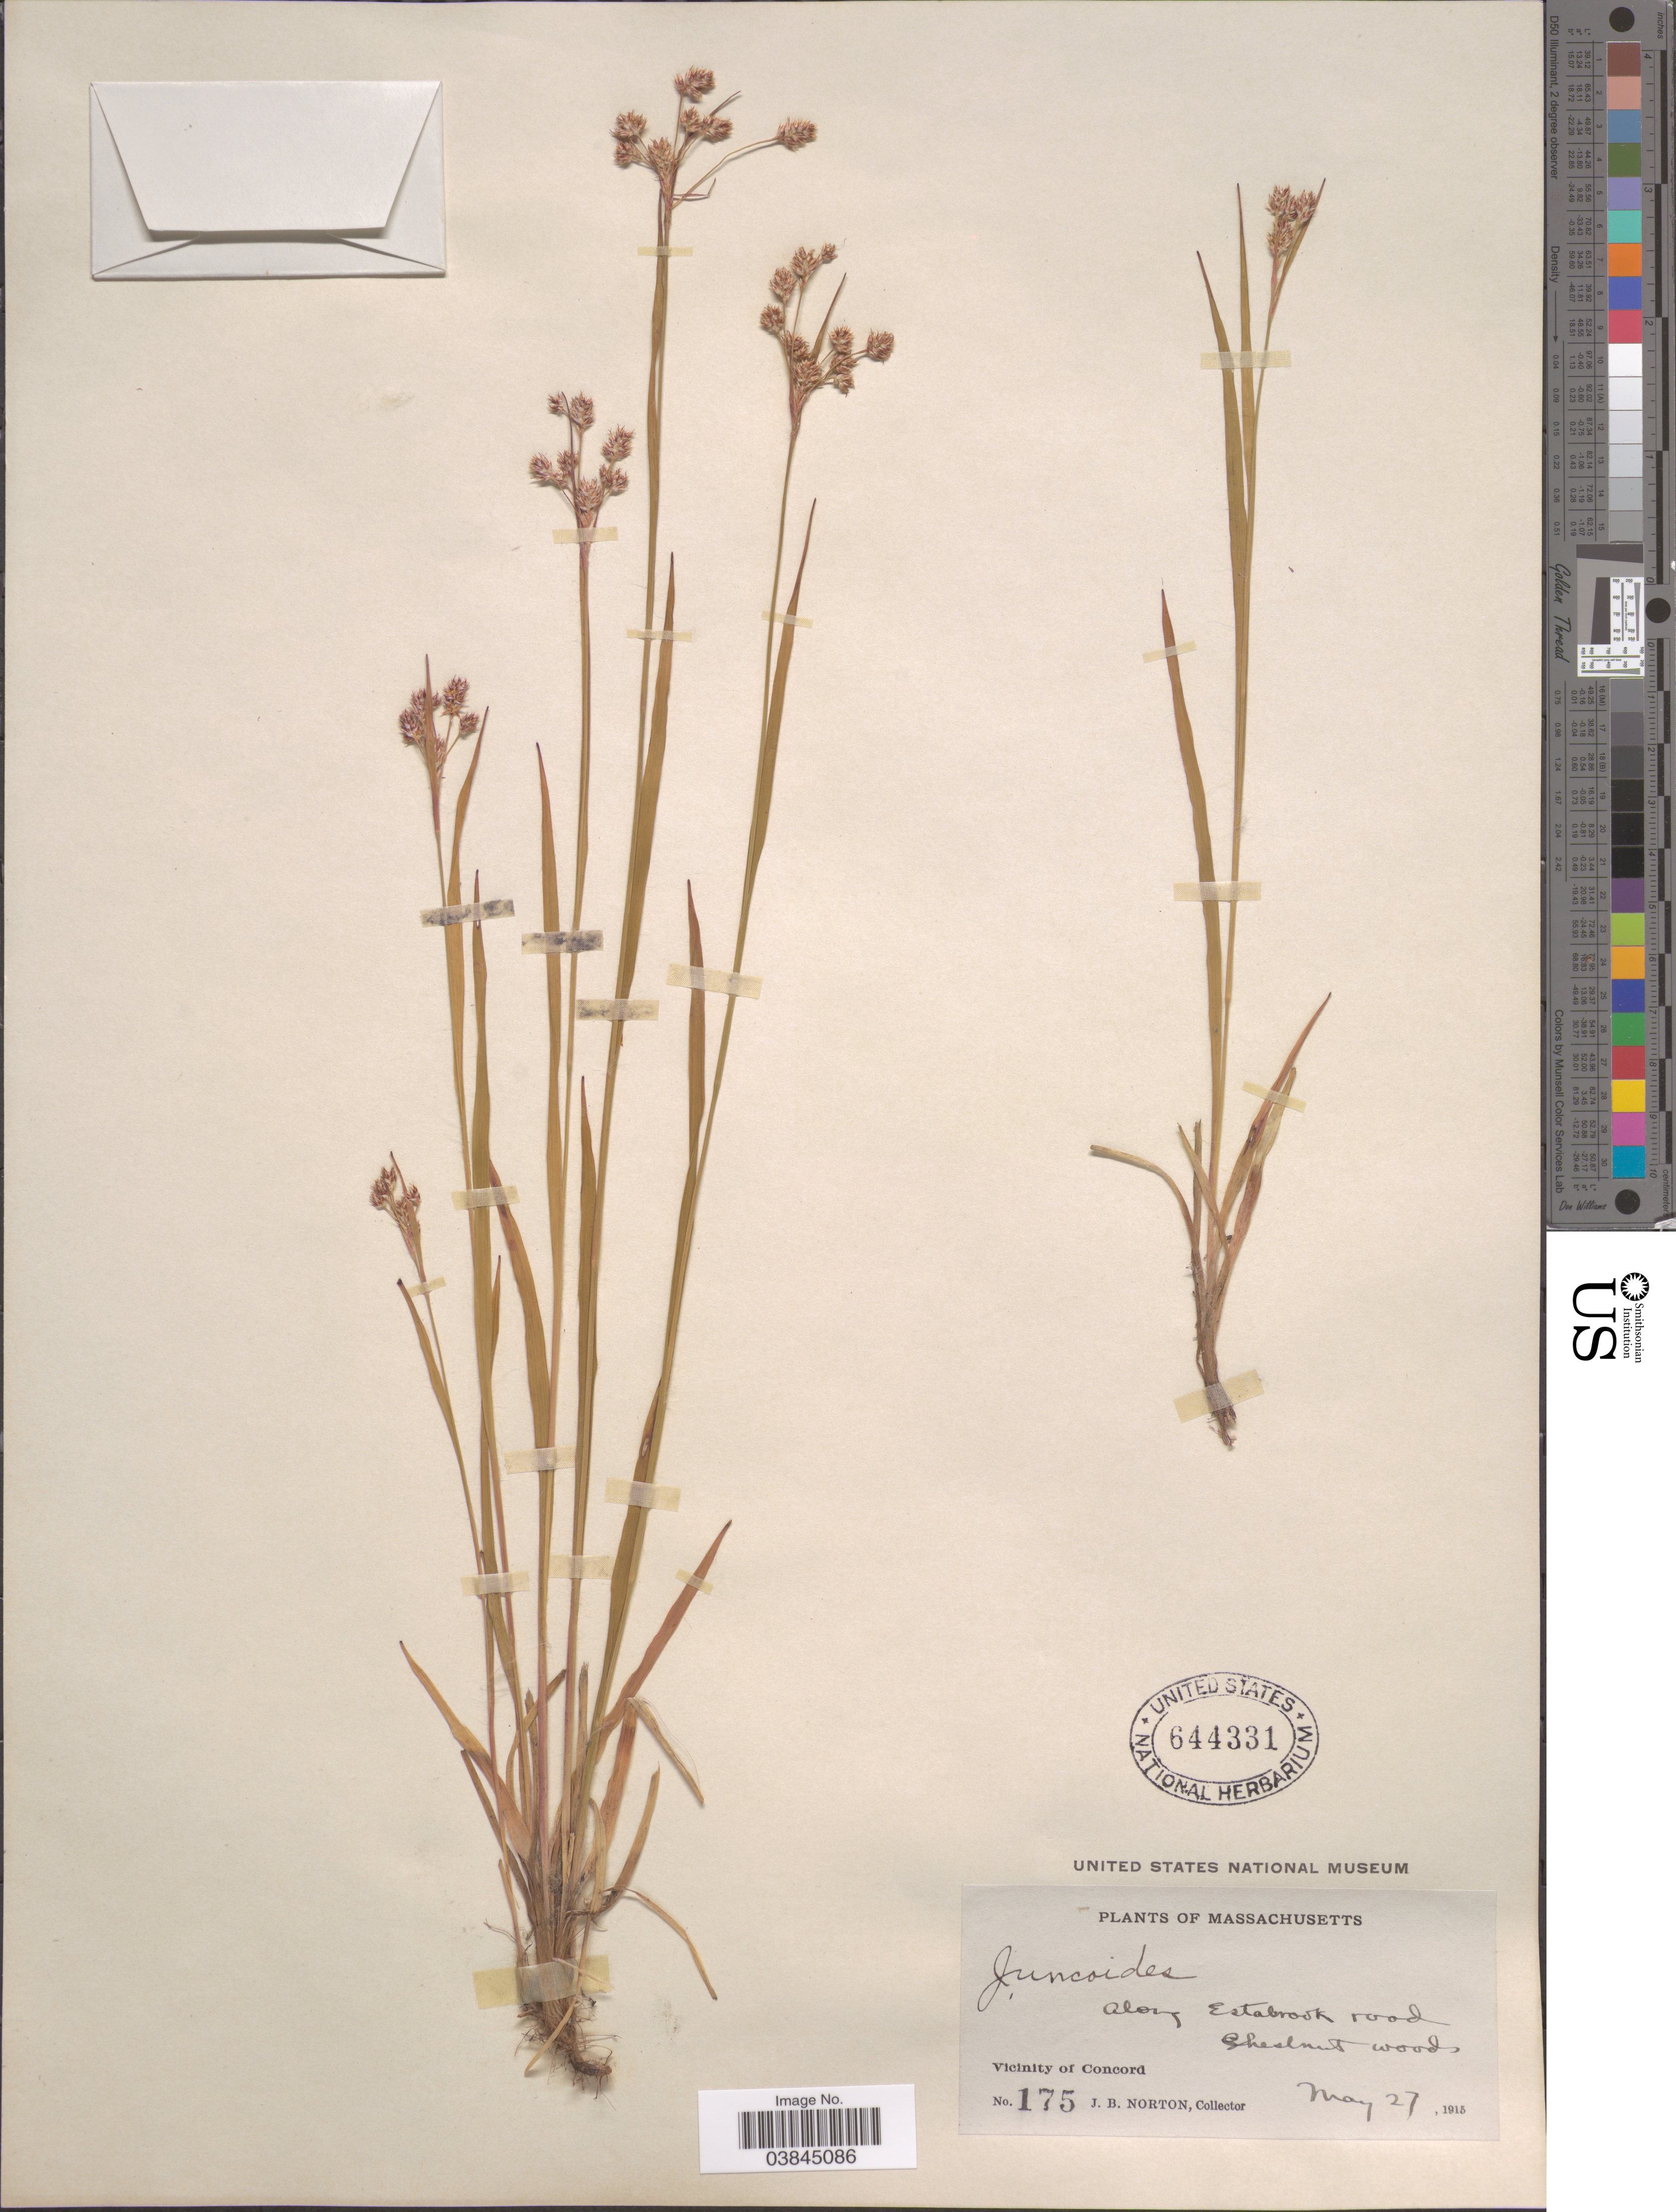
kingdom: Plantae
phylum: Tracheophyta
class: Liliopsida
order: Poales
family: Juncaceae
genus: Luzula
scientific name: Luzula campestris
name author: (L.) DC.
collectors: J. B. Norton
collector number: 175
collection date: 1915-05-27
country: United States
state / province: Massachusetts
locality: Along Estabrook road. Chestnut woods. Vicinity of Concord.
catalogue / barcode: US 644331